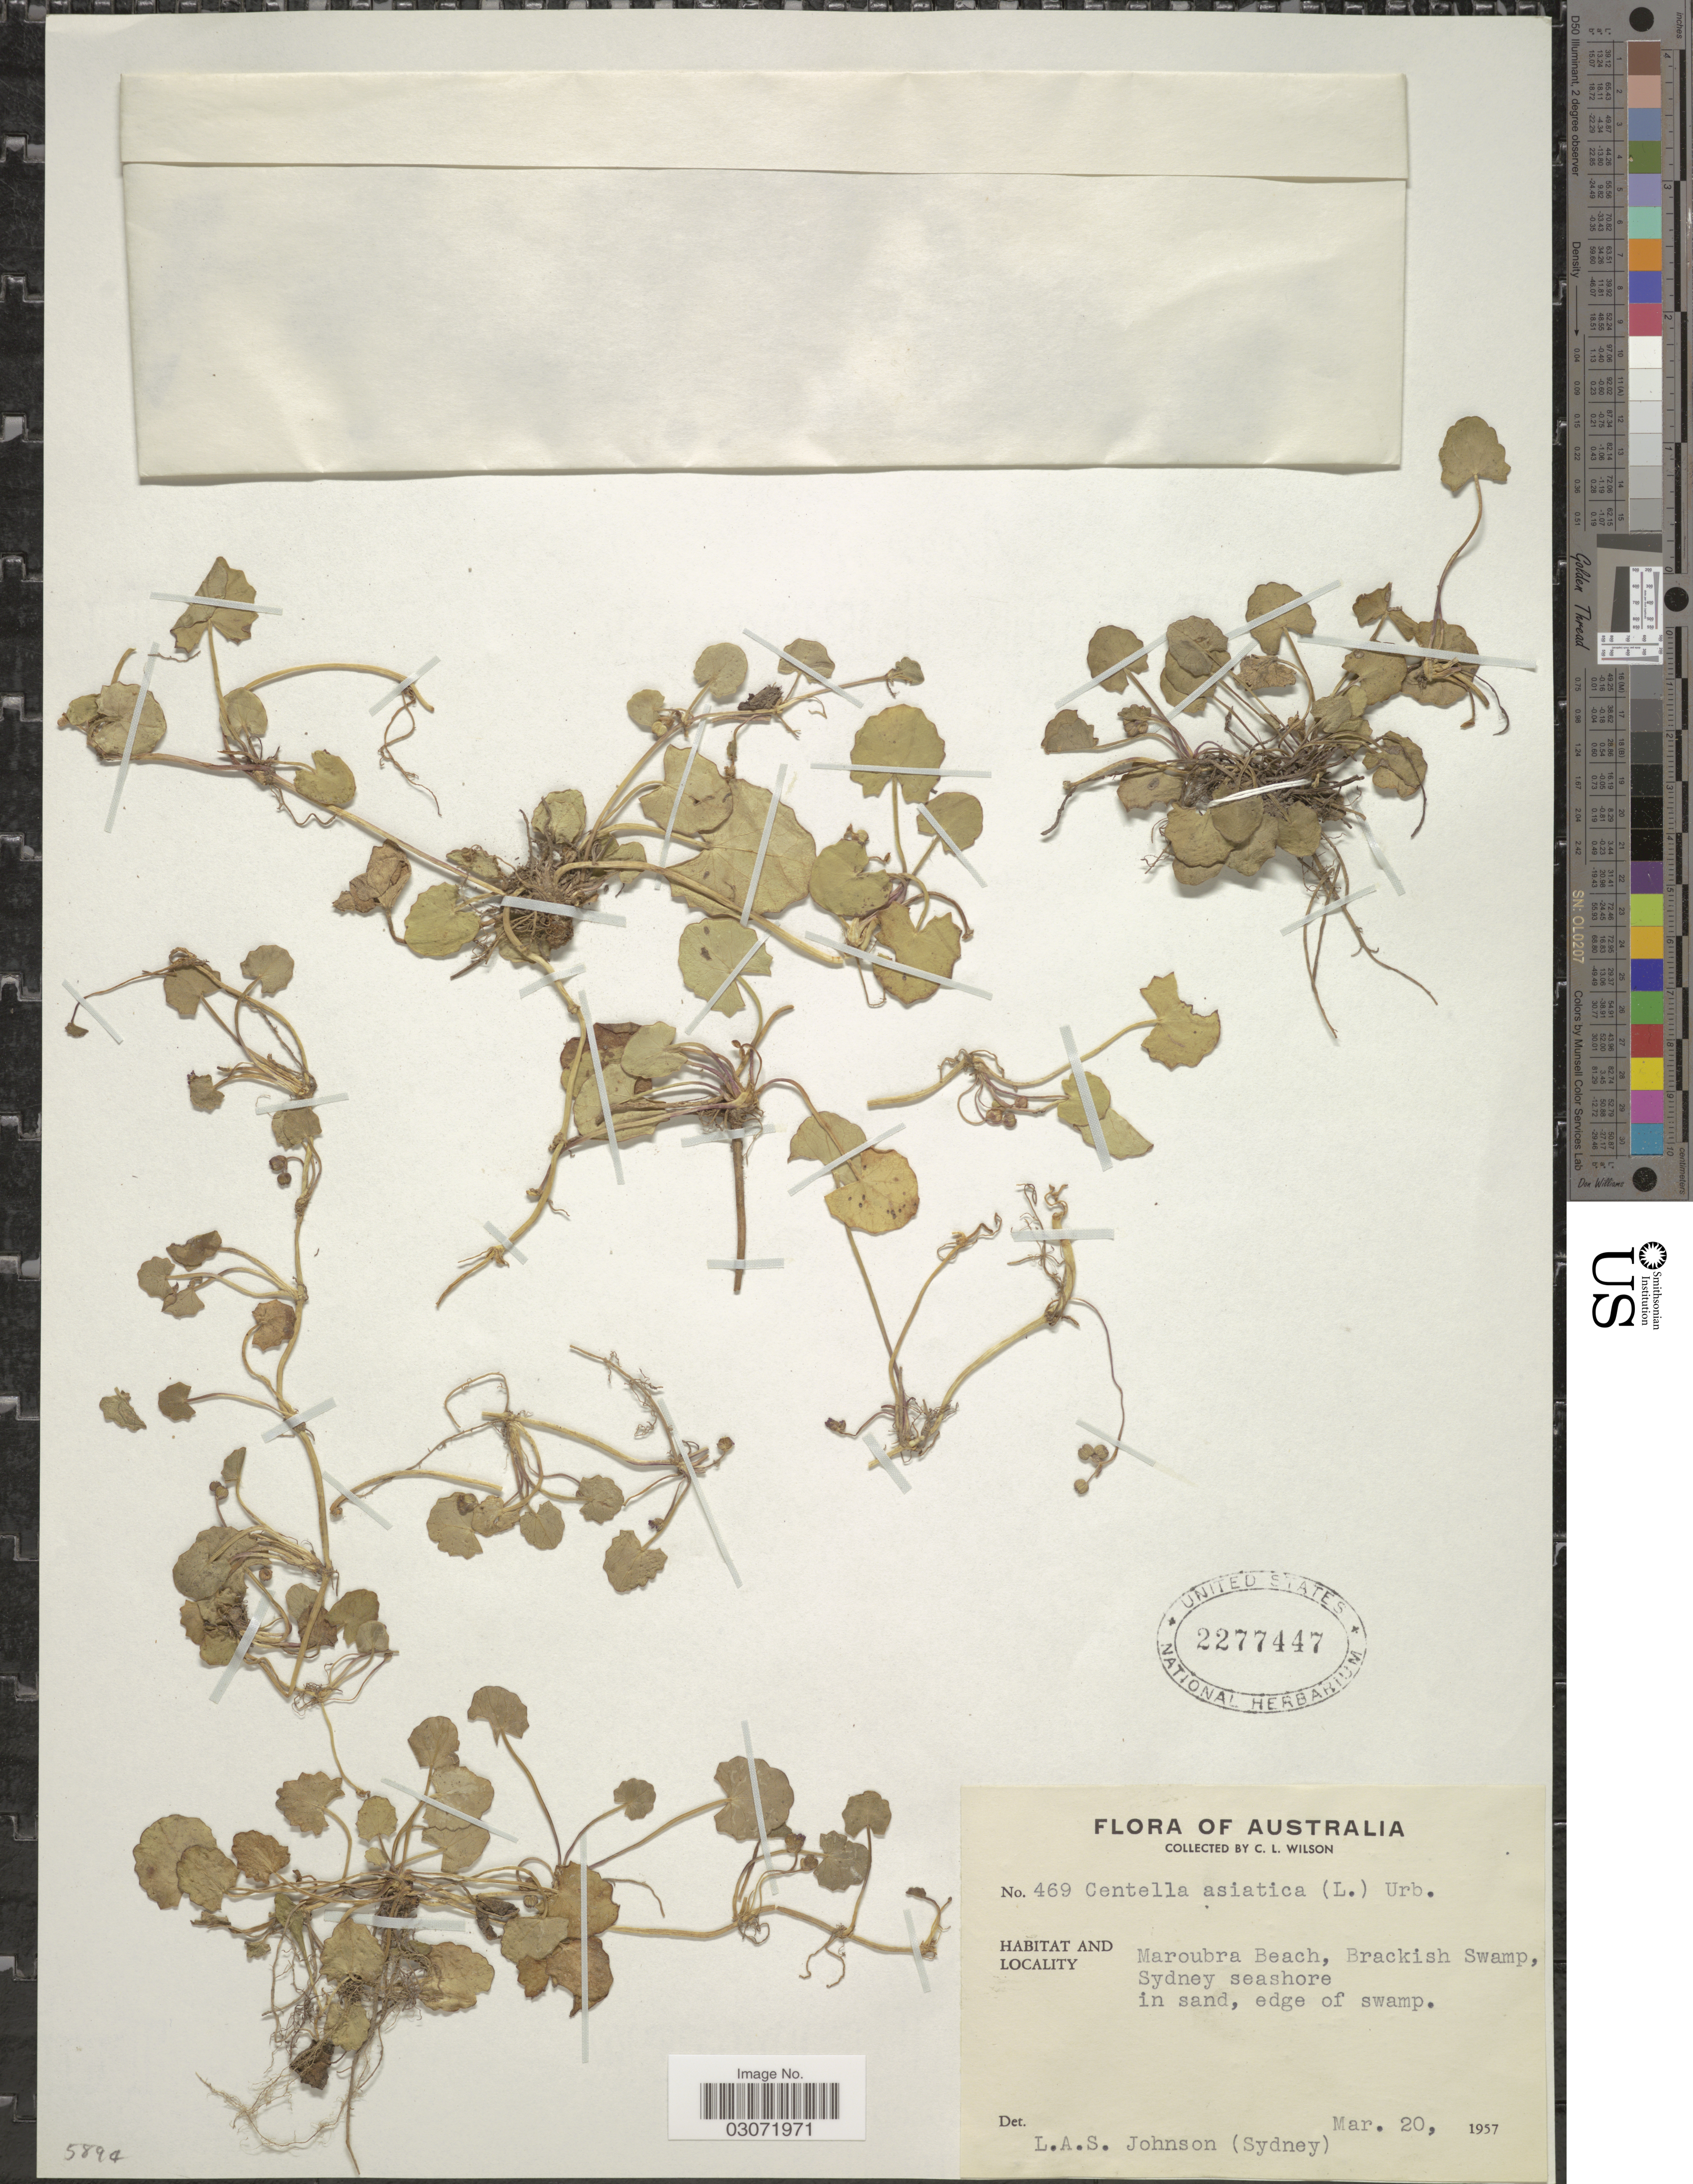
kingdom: Plantae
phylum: Tracheophyta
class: Magnoliopsida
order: Apiales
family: Apiaceae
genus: Centella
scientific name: Centella asiatica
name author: (L.) Urb.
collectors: C. L. Wilson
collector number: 469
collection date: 1957-03-20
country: Australia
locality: Maroubra Beach, Brakish Swamp, Sydney seashore.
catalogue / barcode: US 2277447